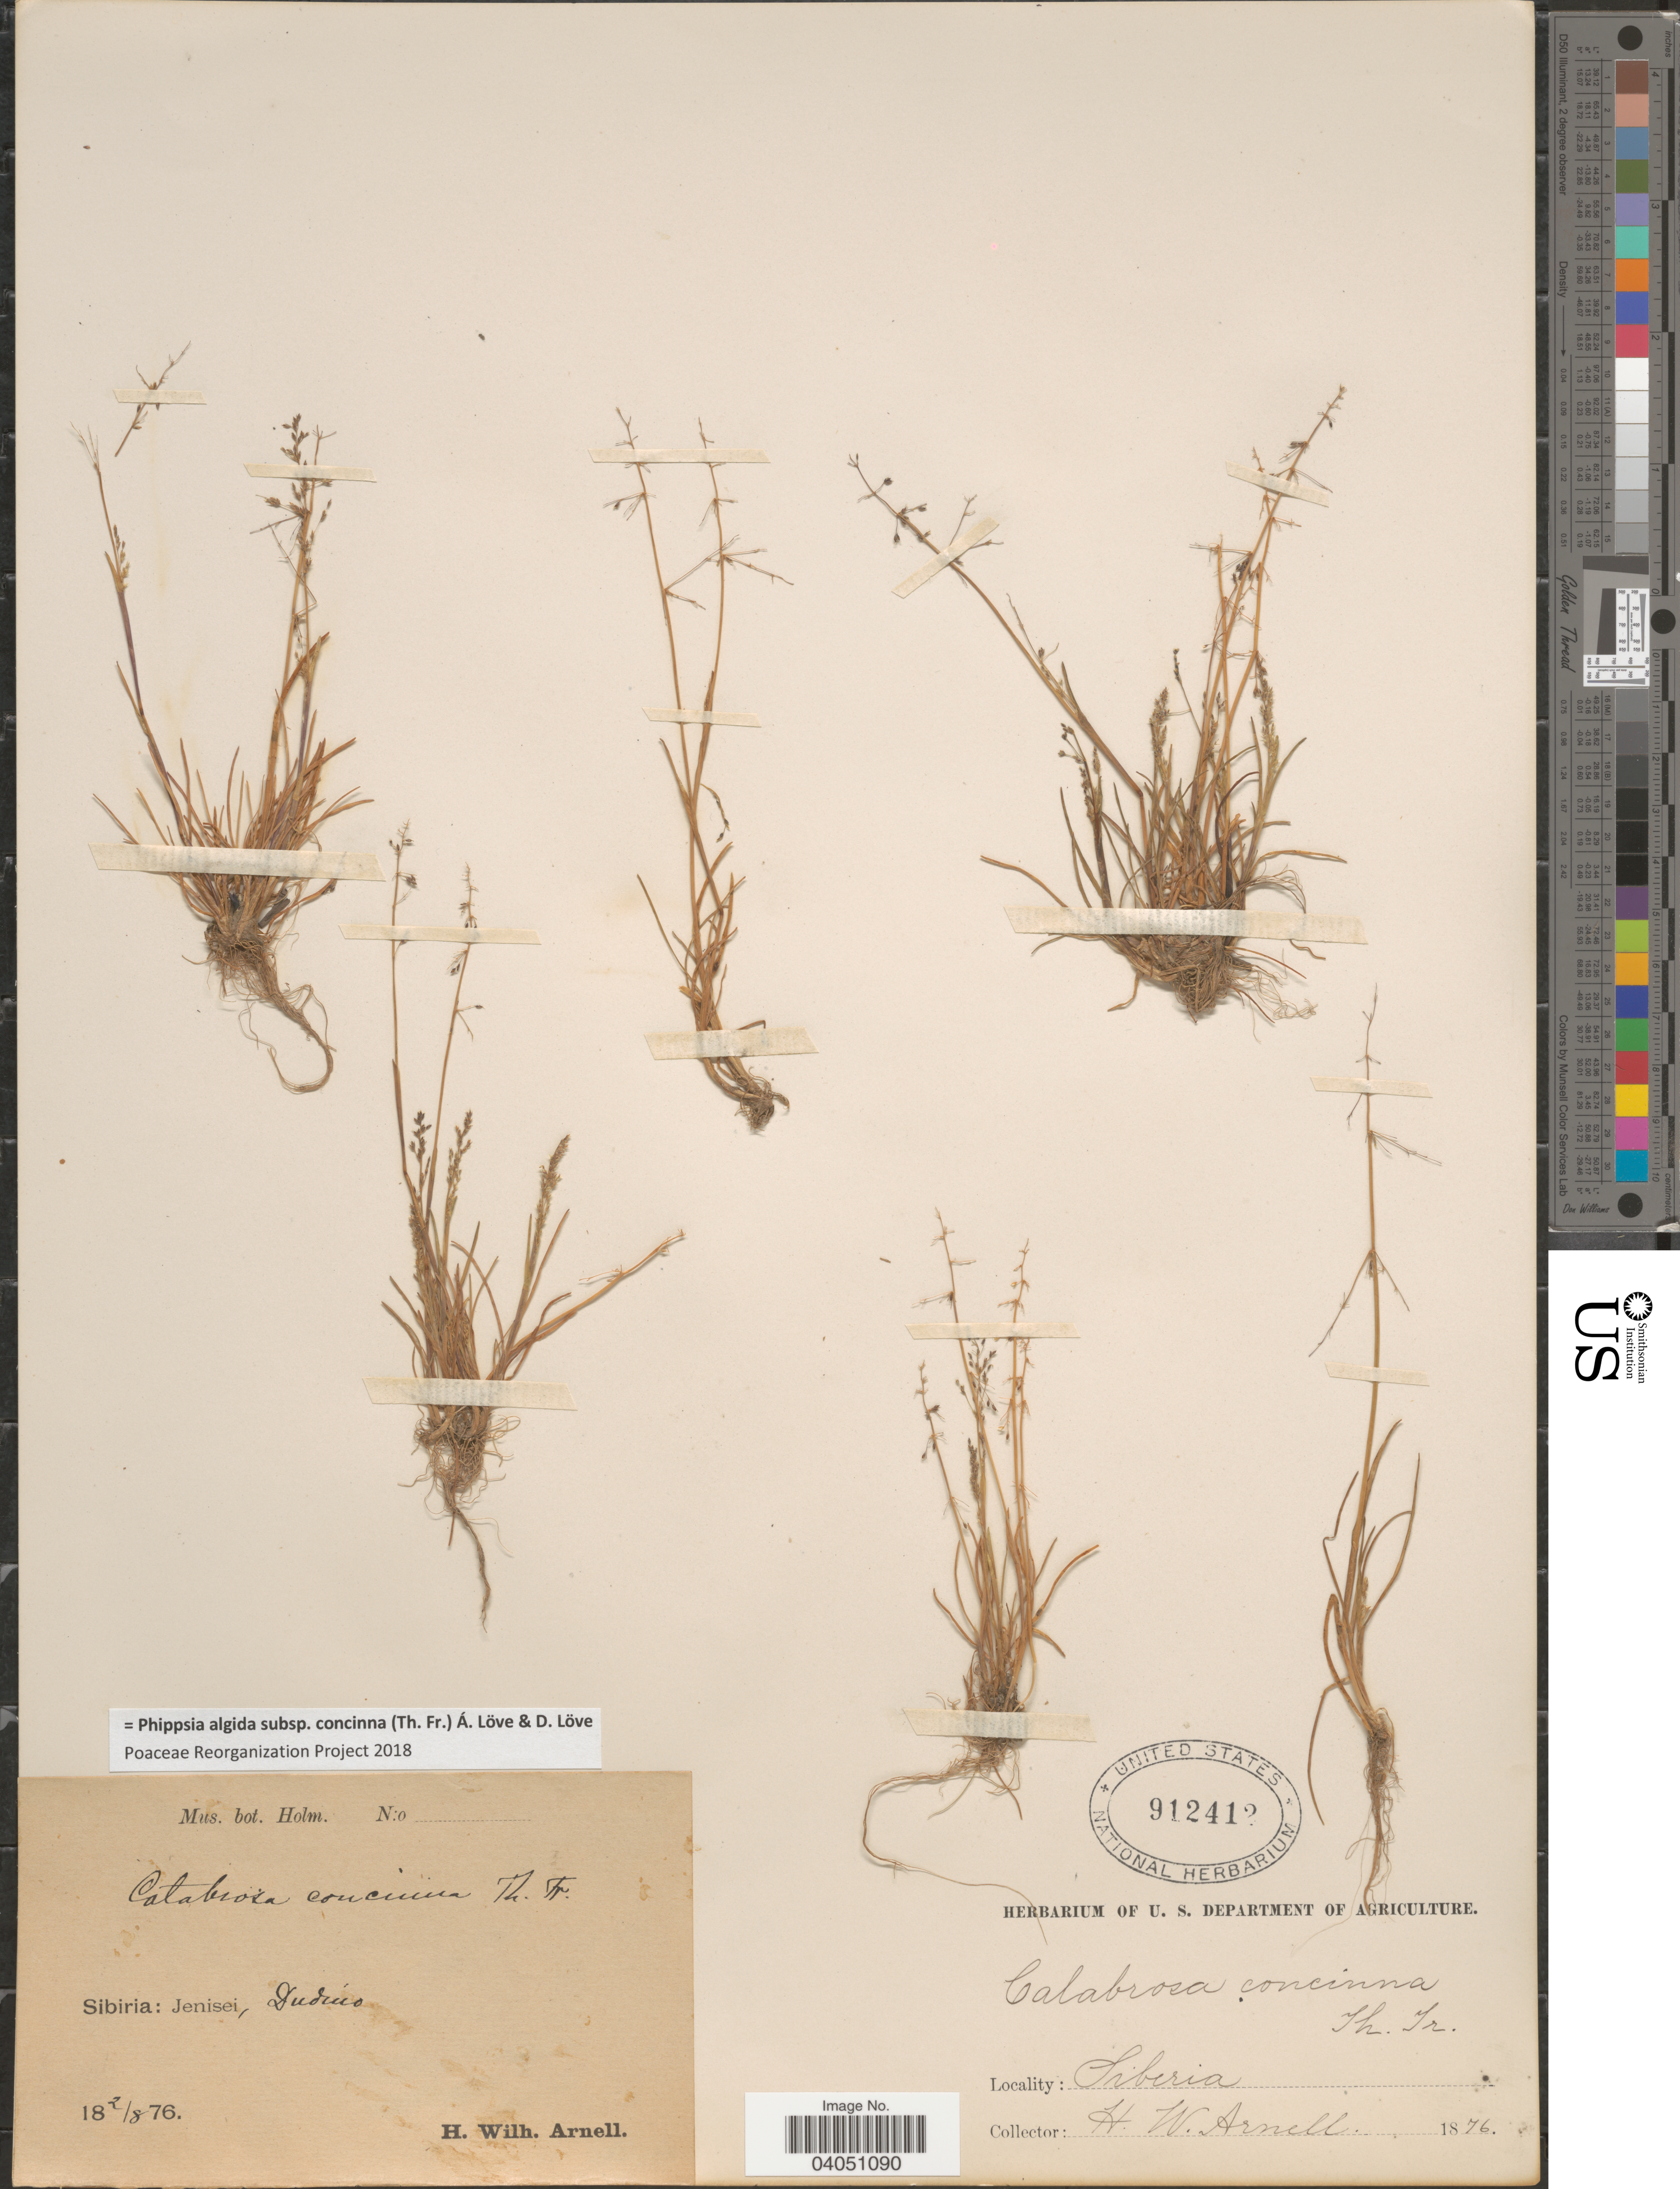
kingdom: Plantae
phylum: Tracheophyta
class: Liliopsida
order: Poales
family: Poaceae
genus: Phippsia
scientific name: Phippsia algida subsp. concinna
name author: (Th. Fr.) Á. Löve & D. Löve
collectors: H. W. Arnell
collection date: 1876-08-02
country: Russian Federation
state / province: Vologda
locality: Sibiria: Jenesei, Dudino.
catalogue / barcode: US 912412